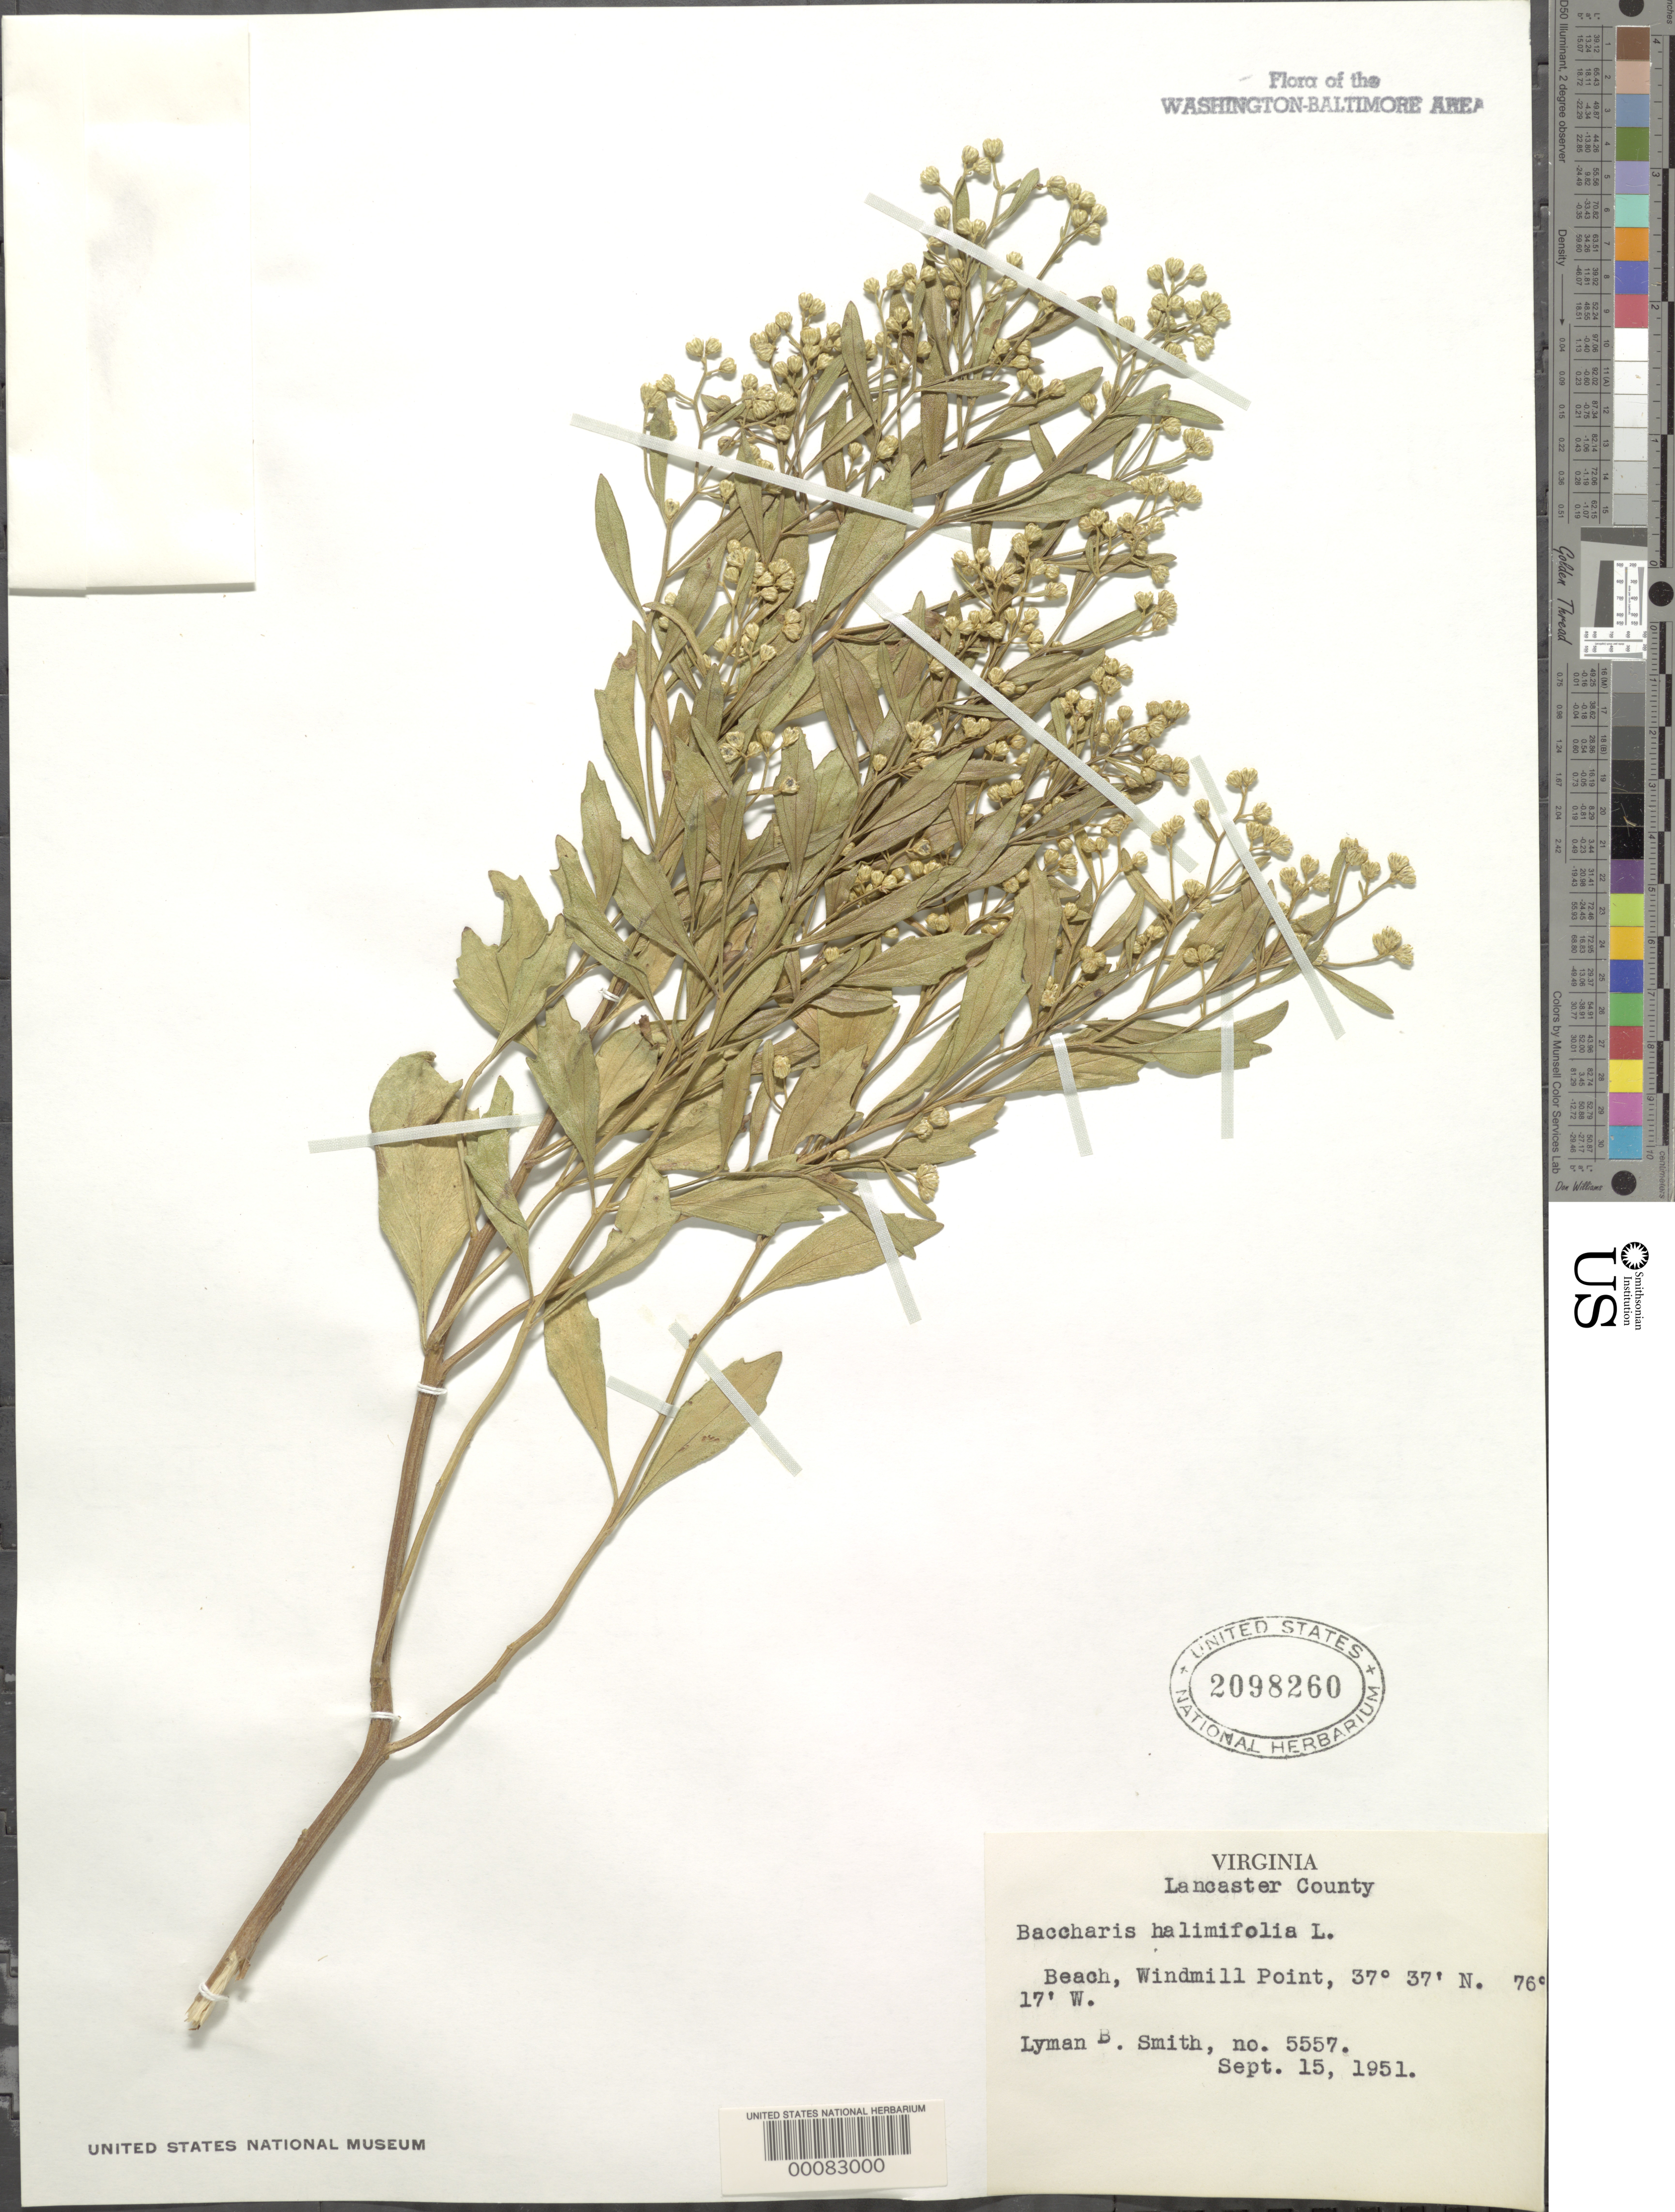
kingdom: Plantae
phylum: Tracheophyta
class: Magnoliopsida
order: Asterales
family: Asteraceae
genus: Baccharis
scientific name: Baccharis halimifolia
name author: L.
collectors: L. Smith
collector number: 5557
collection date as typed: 15 Sep 1951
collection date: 1951-09-15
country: United States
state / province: Virginia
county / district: Lancaster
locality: Windmill Point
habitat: Beach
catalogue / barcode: US 2098260